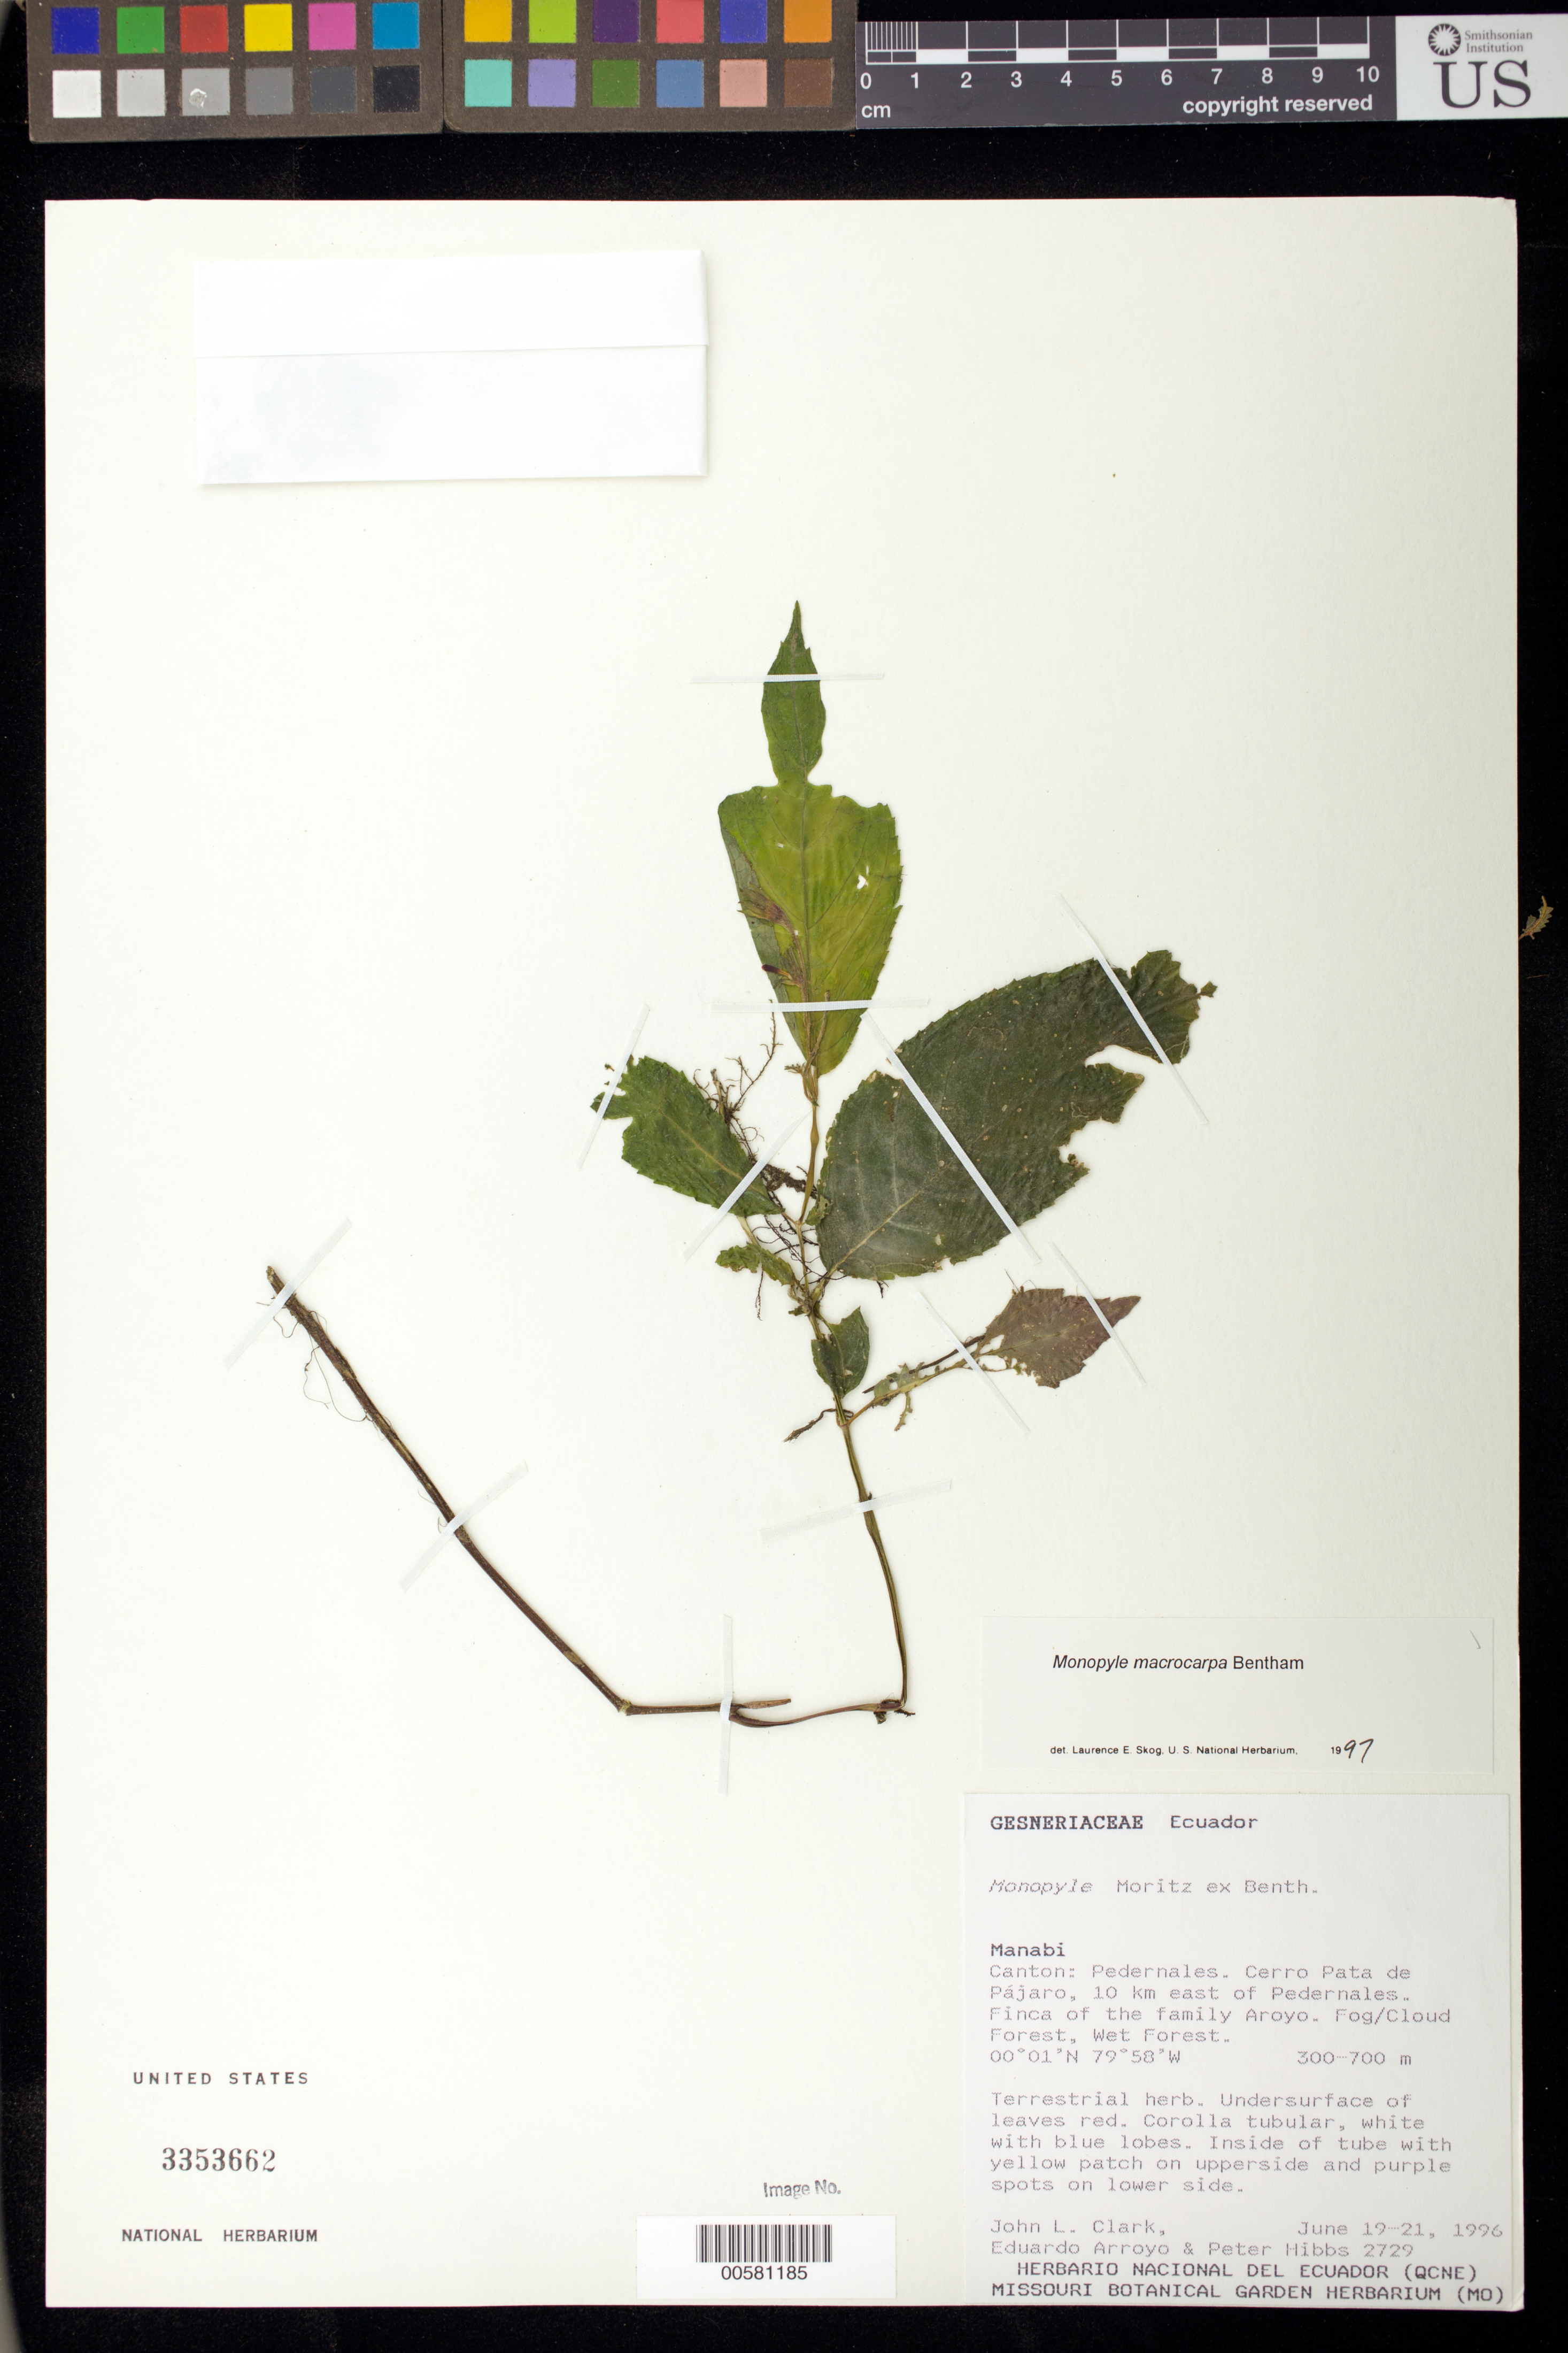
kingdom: Plantae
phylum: Tracheophyta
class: Magnoliopsida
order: Lamiales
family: Gesneriaceae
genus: Monopyle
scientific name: Monopyle chocoensis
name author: Keene & J.L. Clark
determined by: Clark, J. L., (SEL), The Marie Selby Botanical Garden (UNITED STATES)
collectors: J. L. Clark, E. Arroyo & P. Hibbs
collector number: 2729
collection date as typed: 19-21 Jun 1996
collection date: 1996-06-19/1996-06-21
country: Ecuador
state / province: Manabí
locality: Canton Pedernales, Cerro Pata de Pájaro, 10 km E of Pedernales, Finca of the family Aroyo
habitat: Fog/cloud forest, wet forest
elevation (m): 300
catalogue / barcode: US 3353662